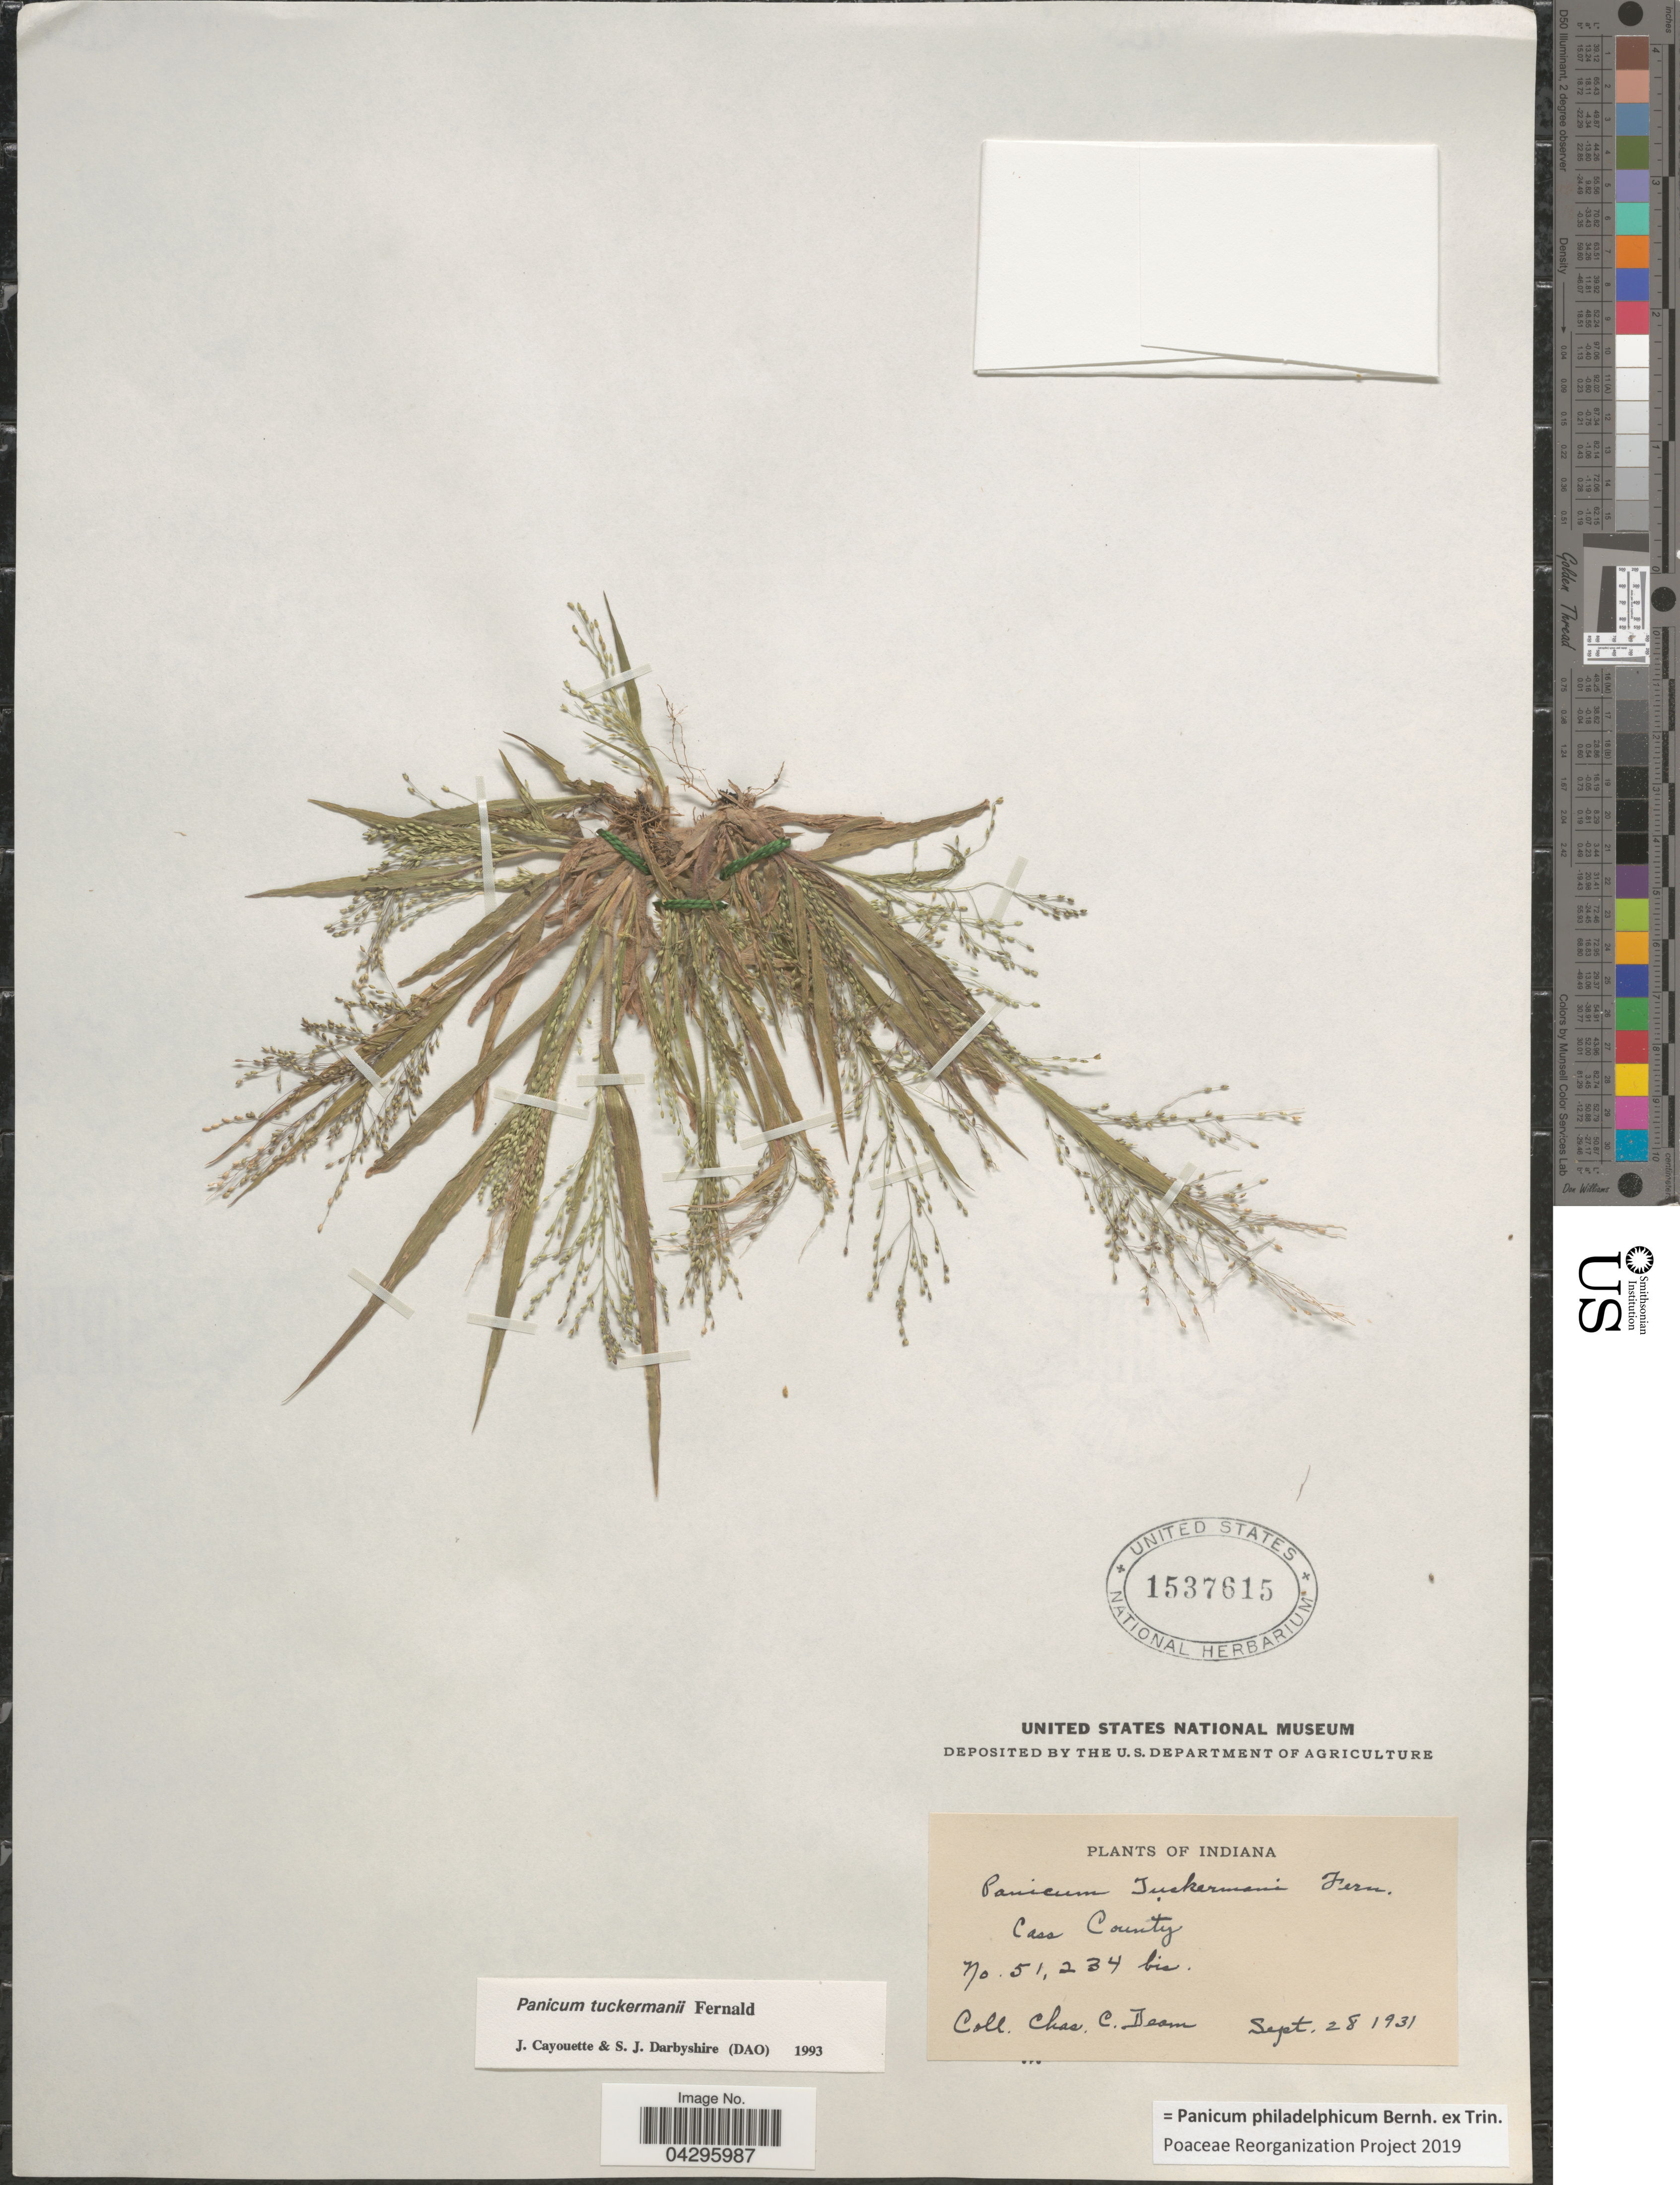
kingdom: Plantae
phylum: Tracheophyta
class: Liliopsida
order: Poales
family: Poaceae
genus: Panicum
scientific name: Panicum philadelphicum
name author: Bernh. ex Trin.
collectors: C. C. Deam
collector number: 51234bis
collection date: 1931-09-28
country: United States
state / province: Indiana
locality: Cass County.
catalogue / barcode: US 1537615